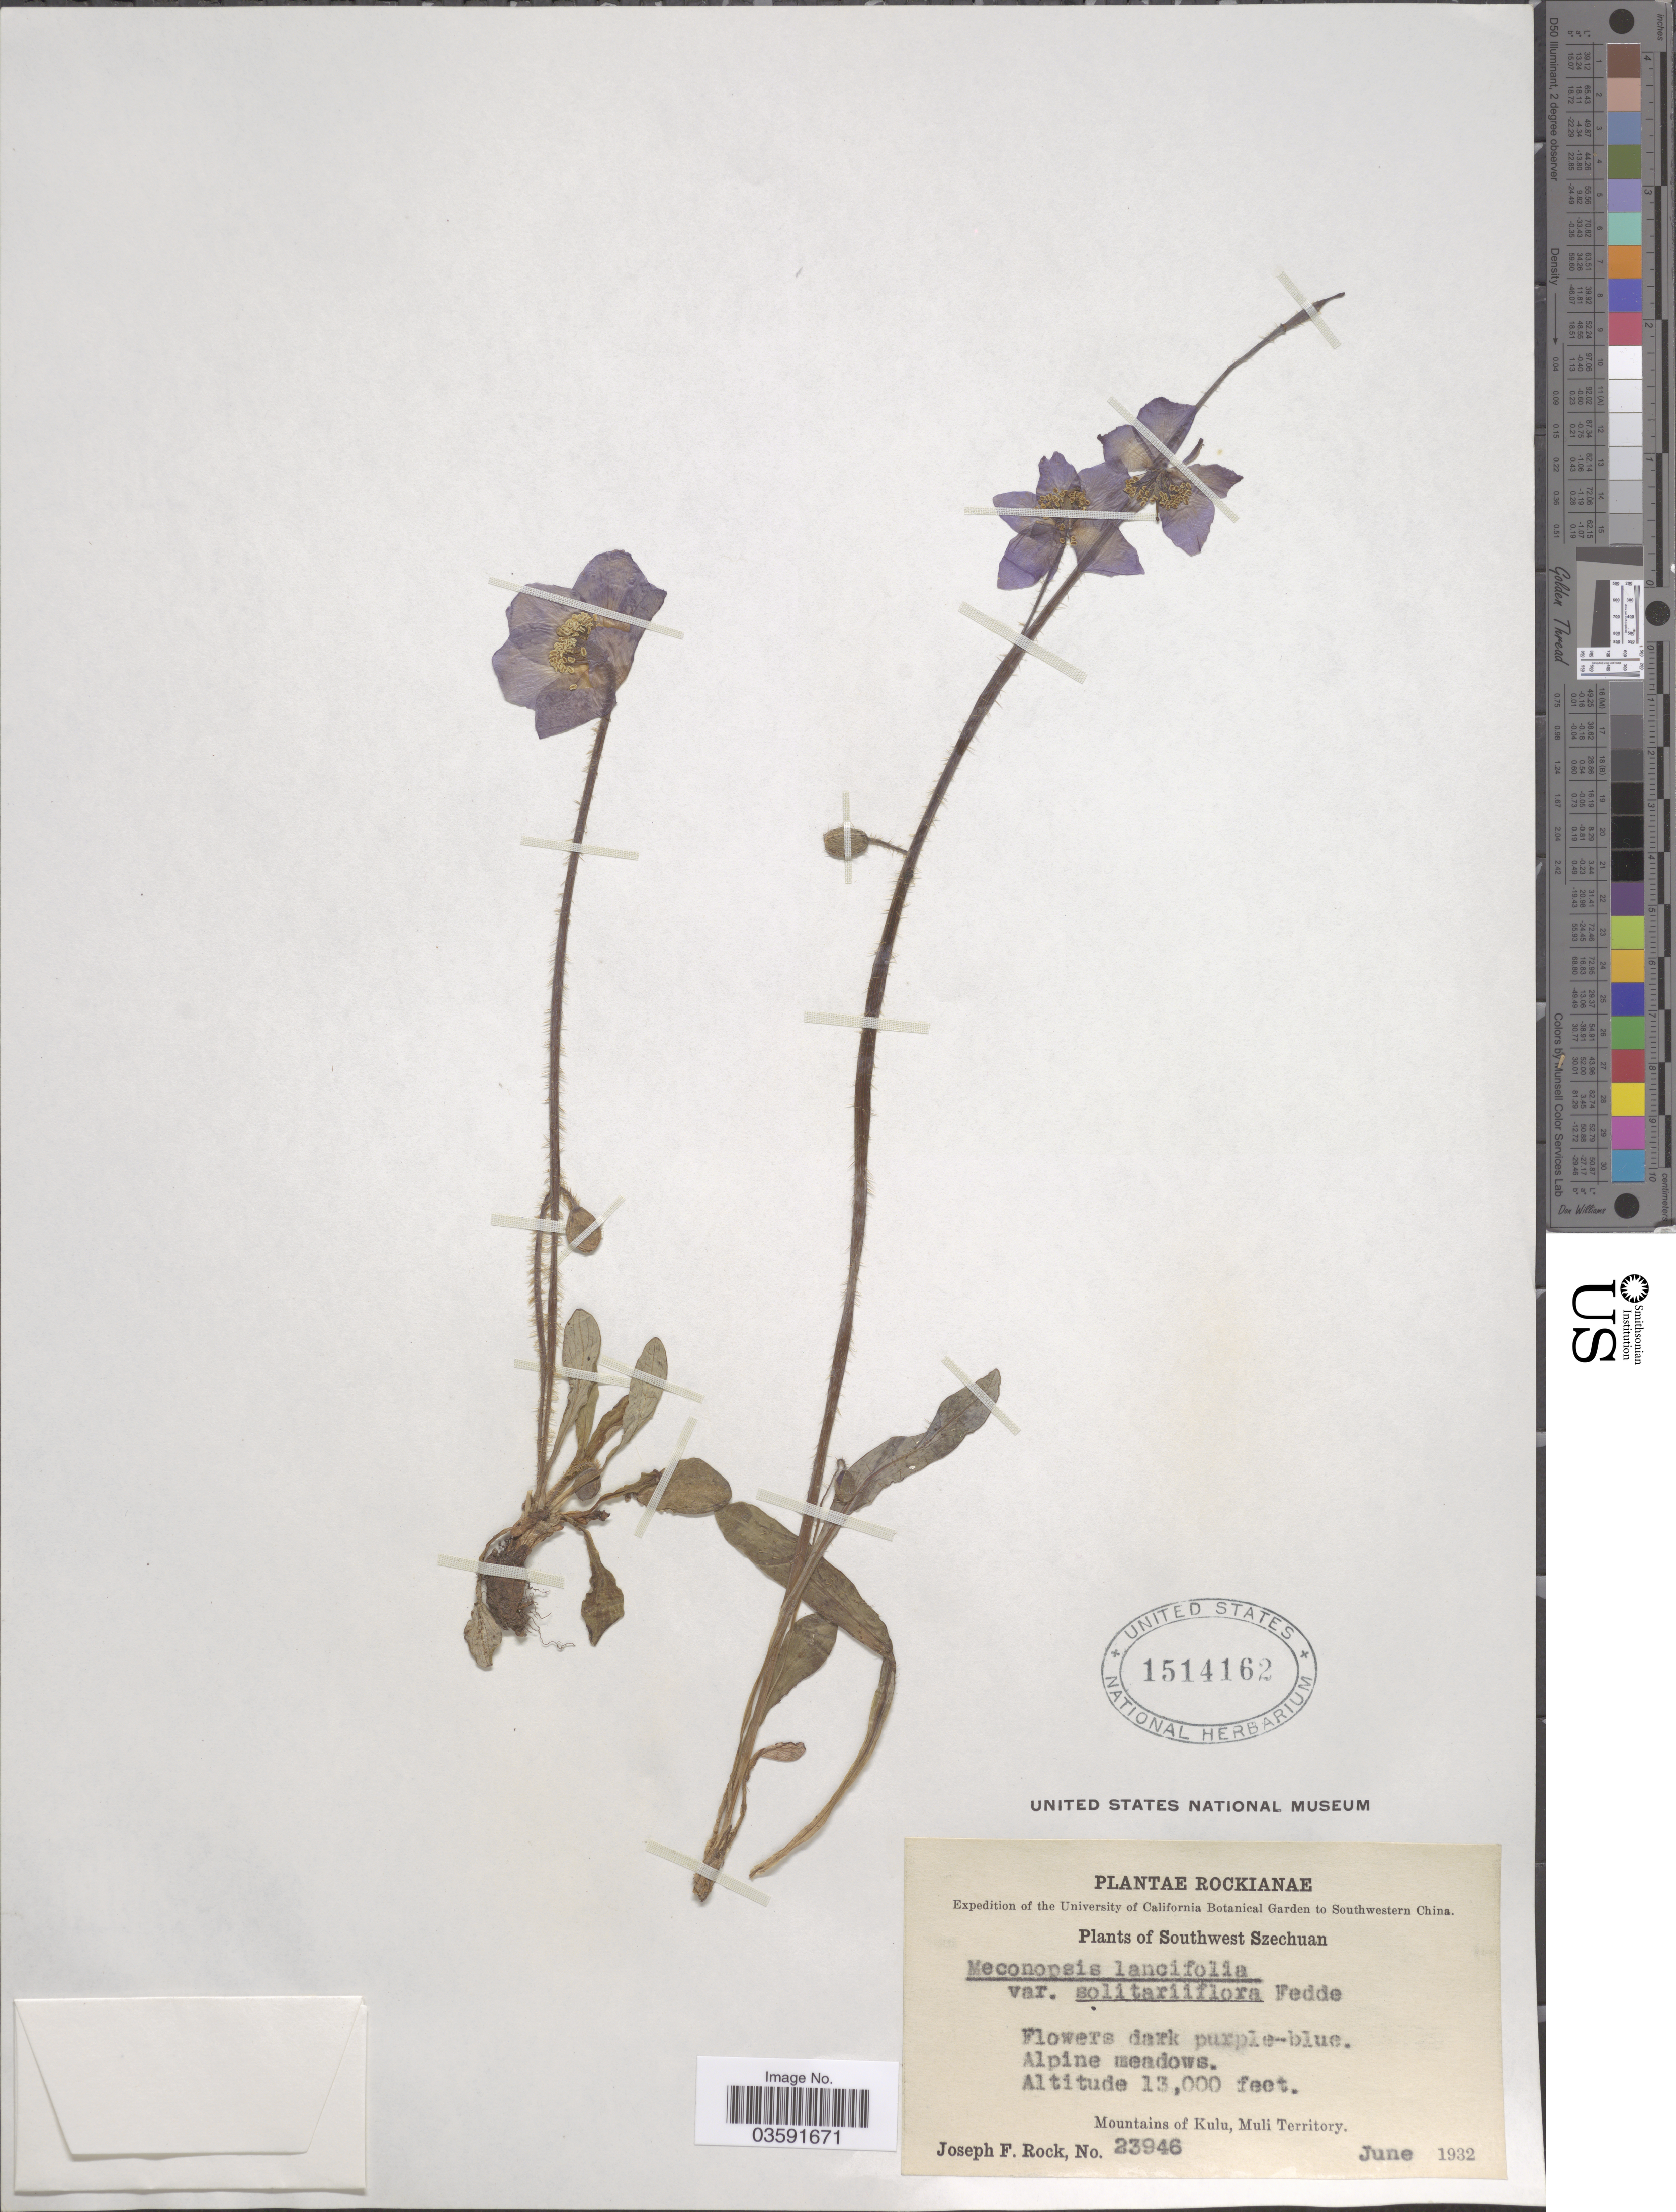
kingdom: Plantae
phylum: Tracheophyta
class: Magnoliopsida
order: Ranunculales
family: Papaveraceae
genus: Meconopsis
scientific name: Meconopsis lancifolia var. solitariifolia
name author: Fedde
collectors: J. F. Rock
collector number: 23946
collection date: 1932-06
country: China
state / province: Sichuan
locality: Southwestern China. Southwest Szechuan. Mountains of Kulu, Muli Territory.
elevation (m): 3962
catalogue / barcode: US 1514162